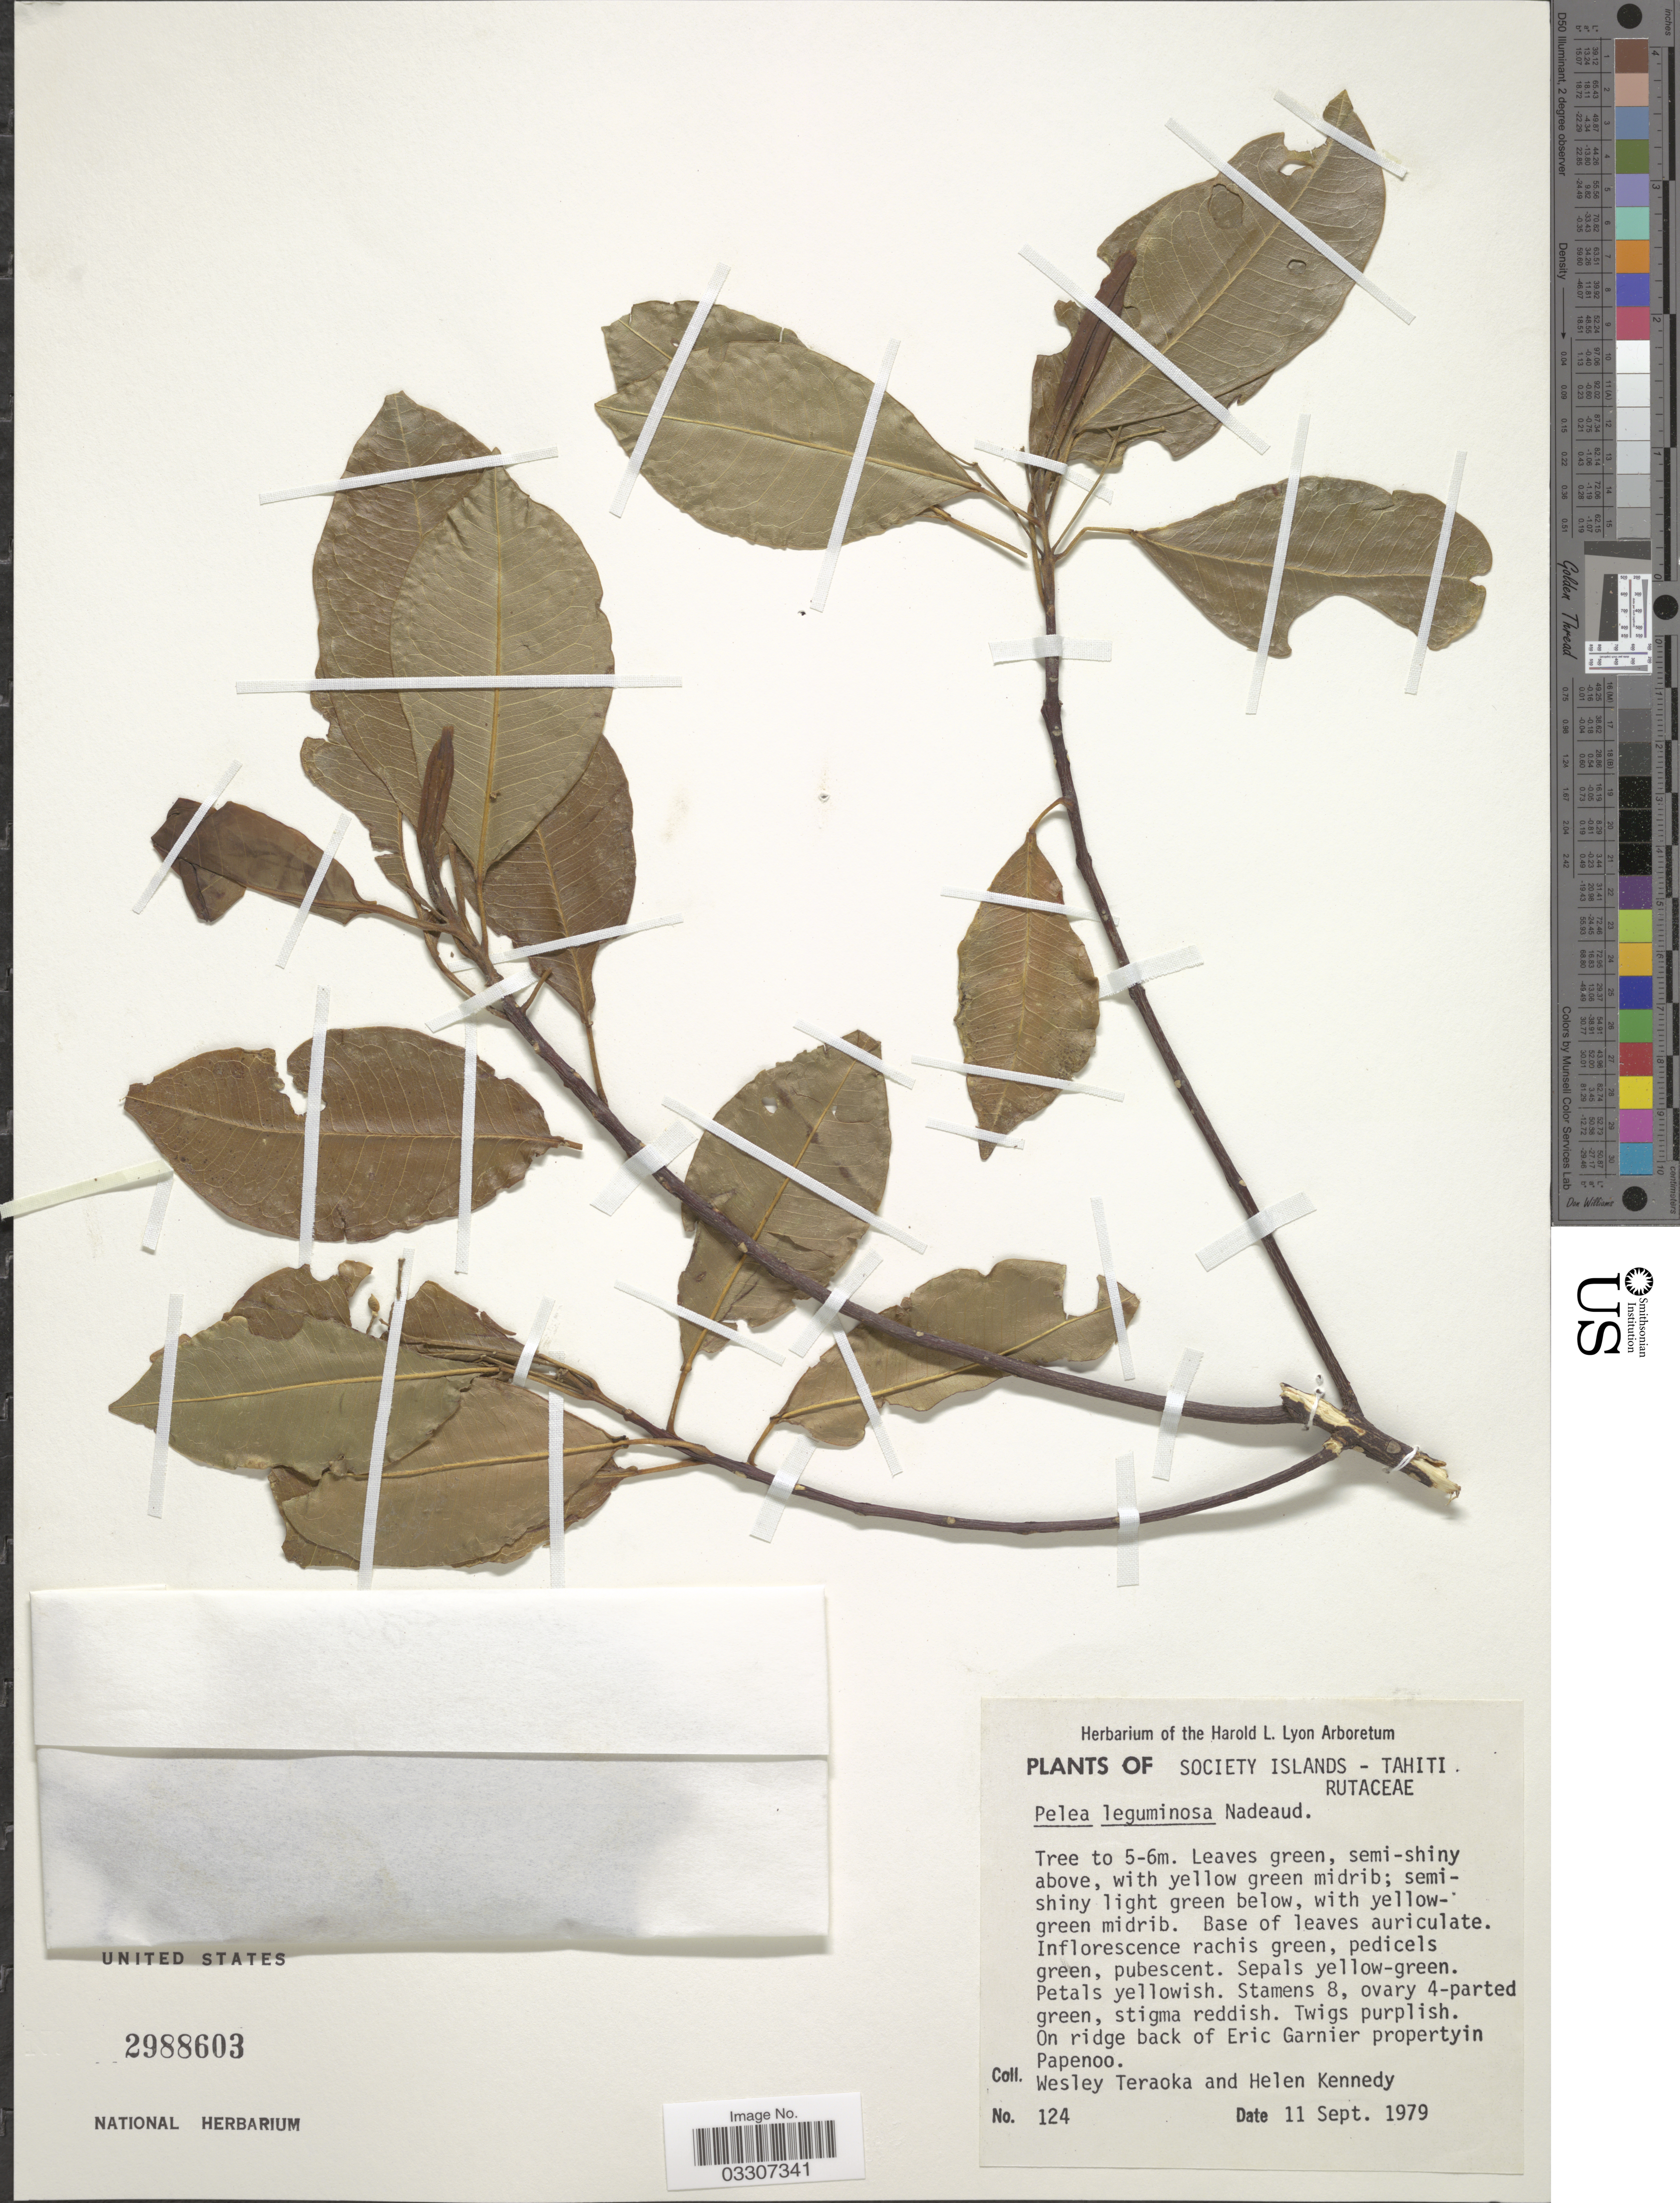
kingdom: Plantae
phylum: Tracheophyta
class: Magnoliopsida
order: Sapindales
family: Rutaceae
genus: Melicope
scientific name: Melicope leguminosa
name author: Nadeaud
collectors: W. Teraoka & H. Kennedy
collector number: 124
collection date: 1979-09-11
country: French Polynesia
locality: Society Islands - Tahiti. On ridge back of Eric Garnier propertyin Papenoo.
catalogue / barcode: US 2988603